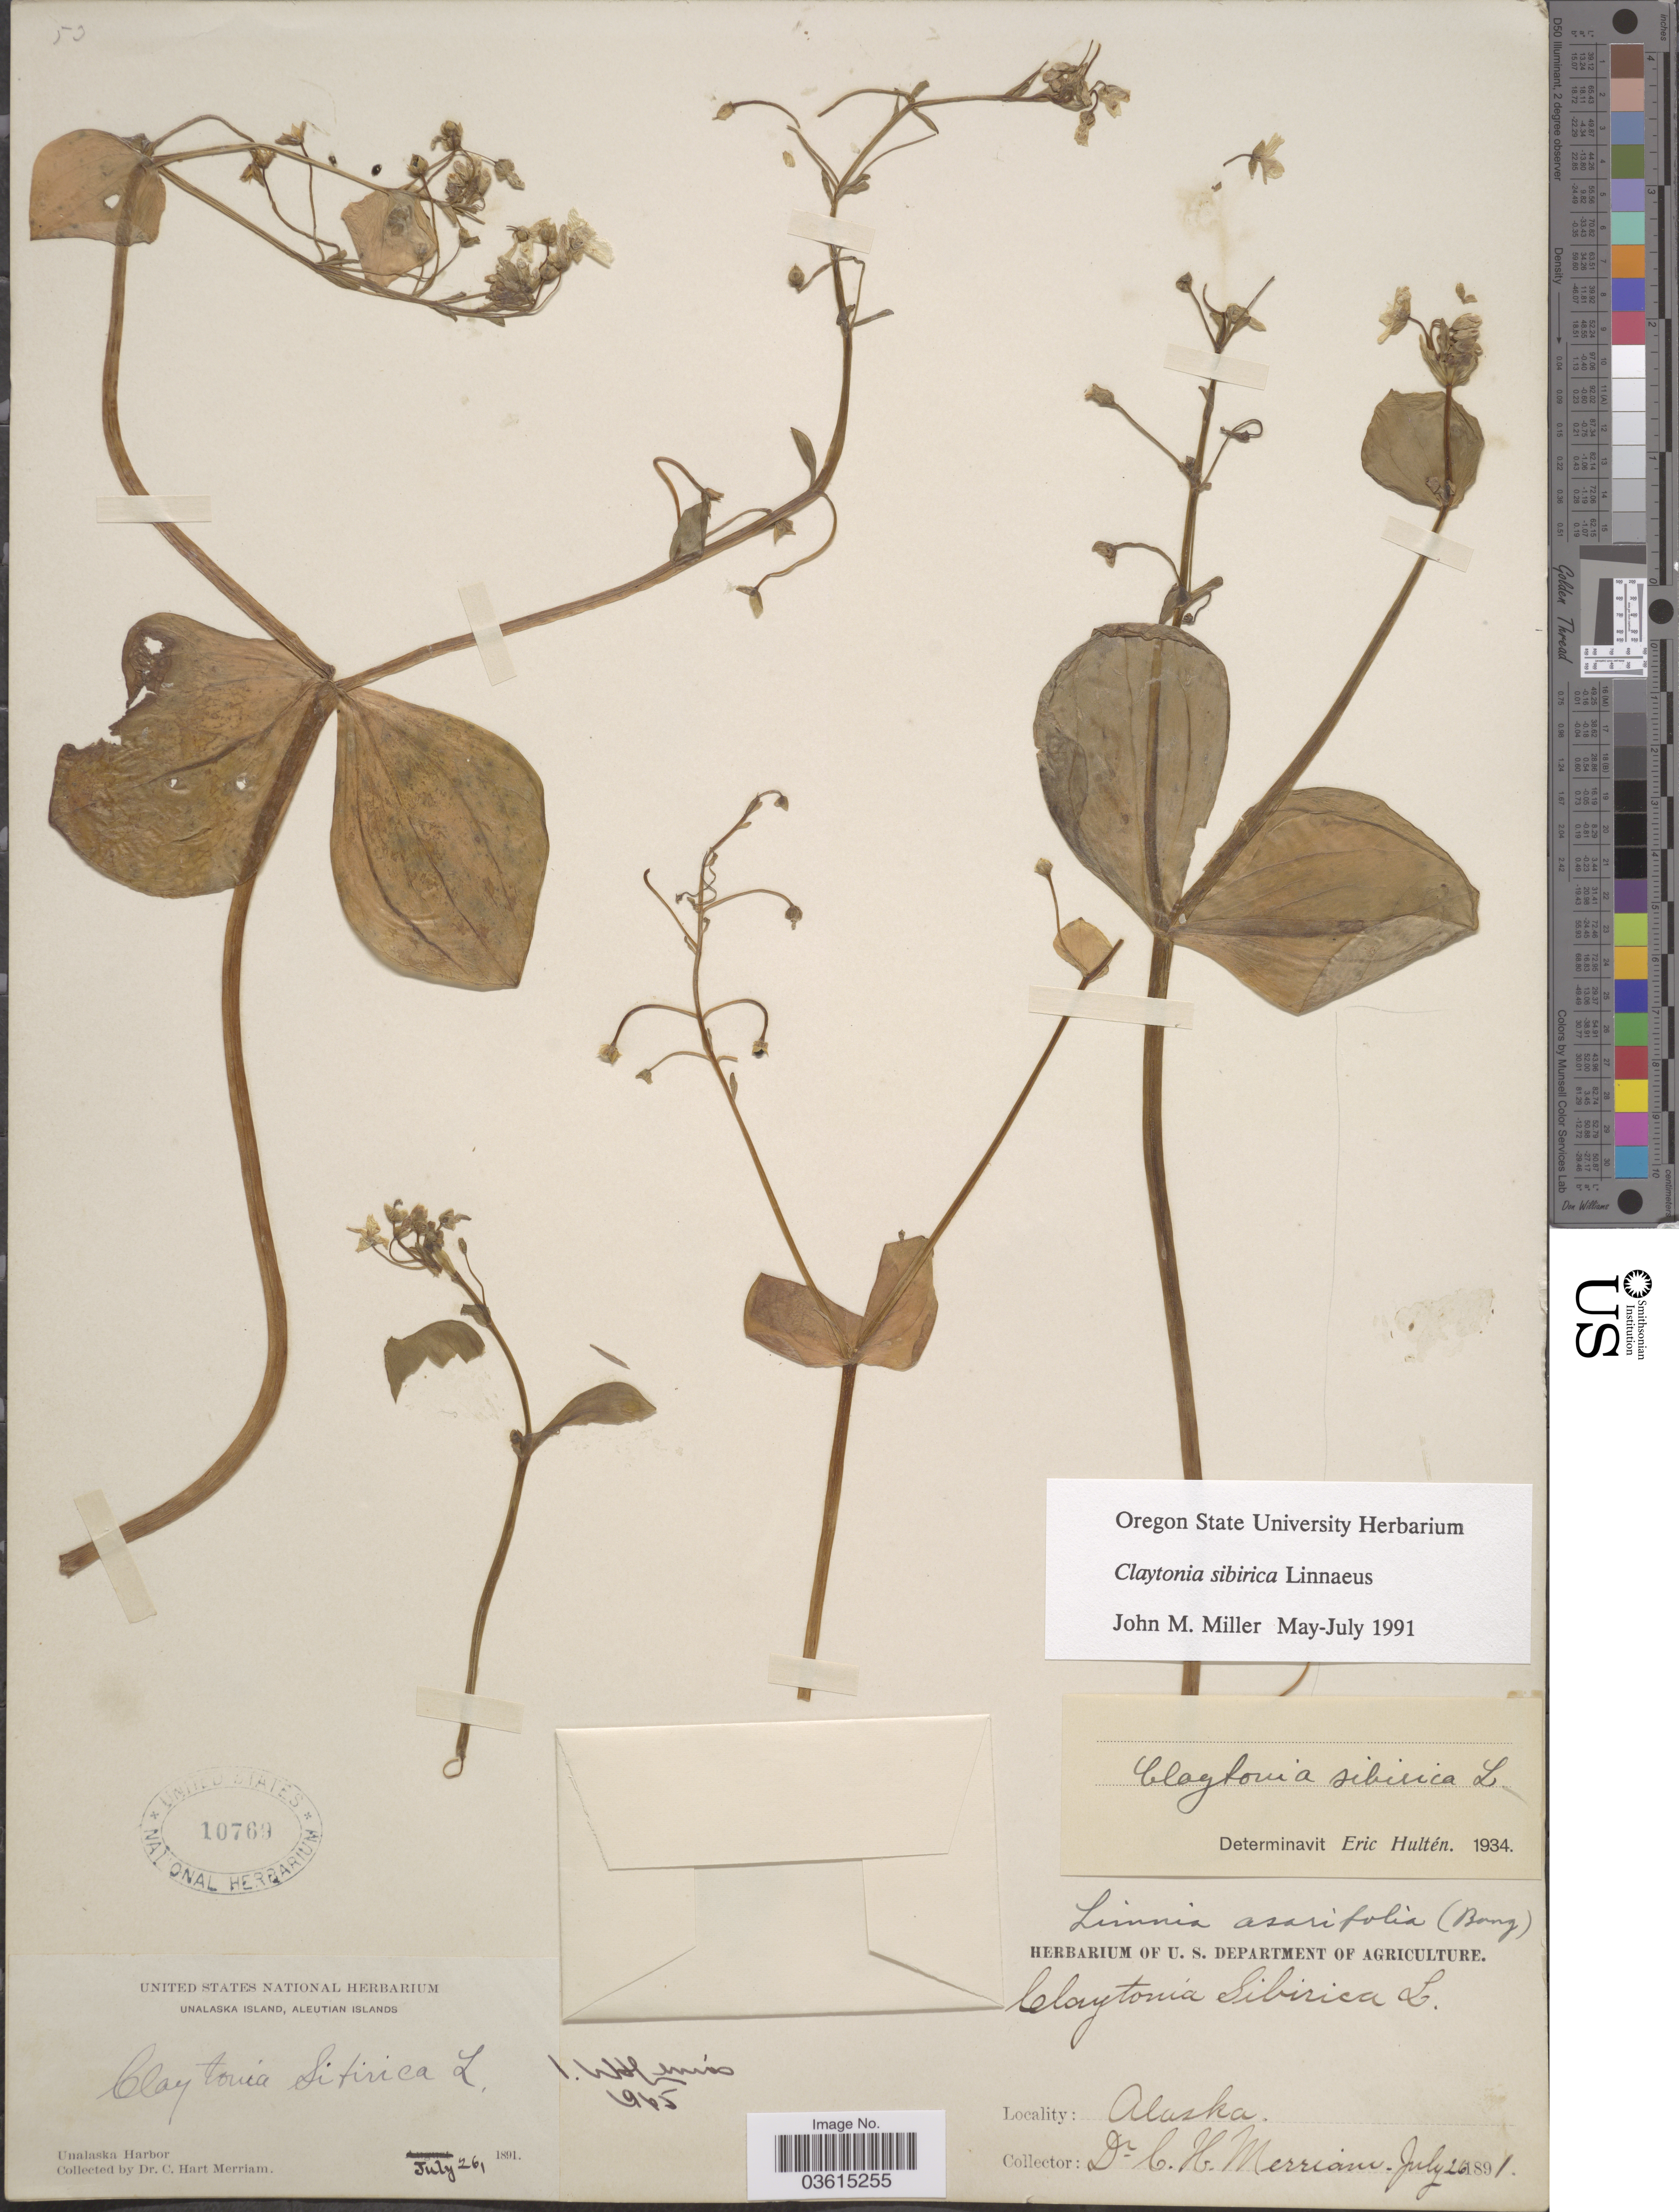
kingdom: Plantae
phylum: Tracheophyta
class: Magnoliopsida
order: Caryophyllales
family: Montiaceae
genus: Claytonia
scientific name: Claytonia sibirica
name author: L.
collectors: C. Merriam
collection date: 1891-07-26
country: United States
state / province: Alaska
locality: Unalaska Island, Aleutian Islands. Unalaska Harbor.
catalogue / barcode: US 10769